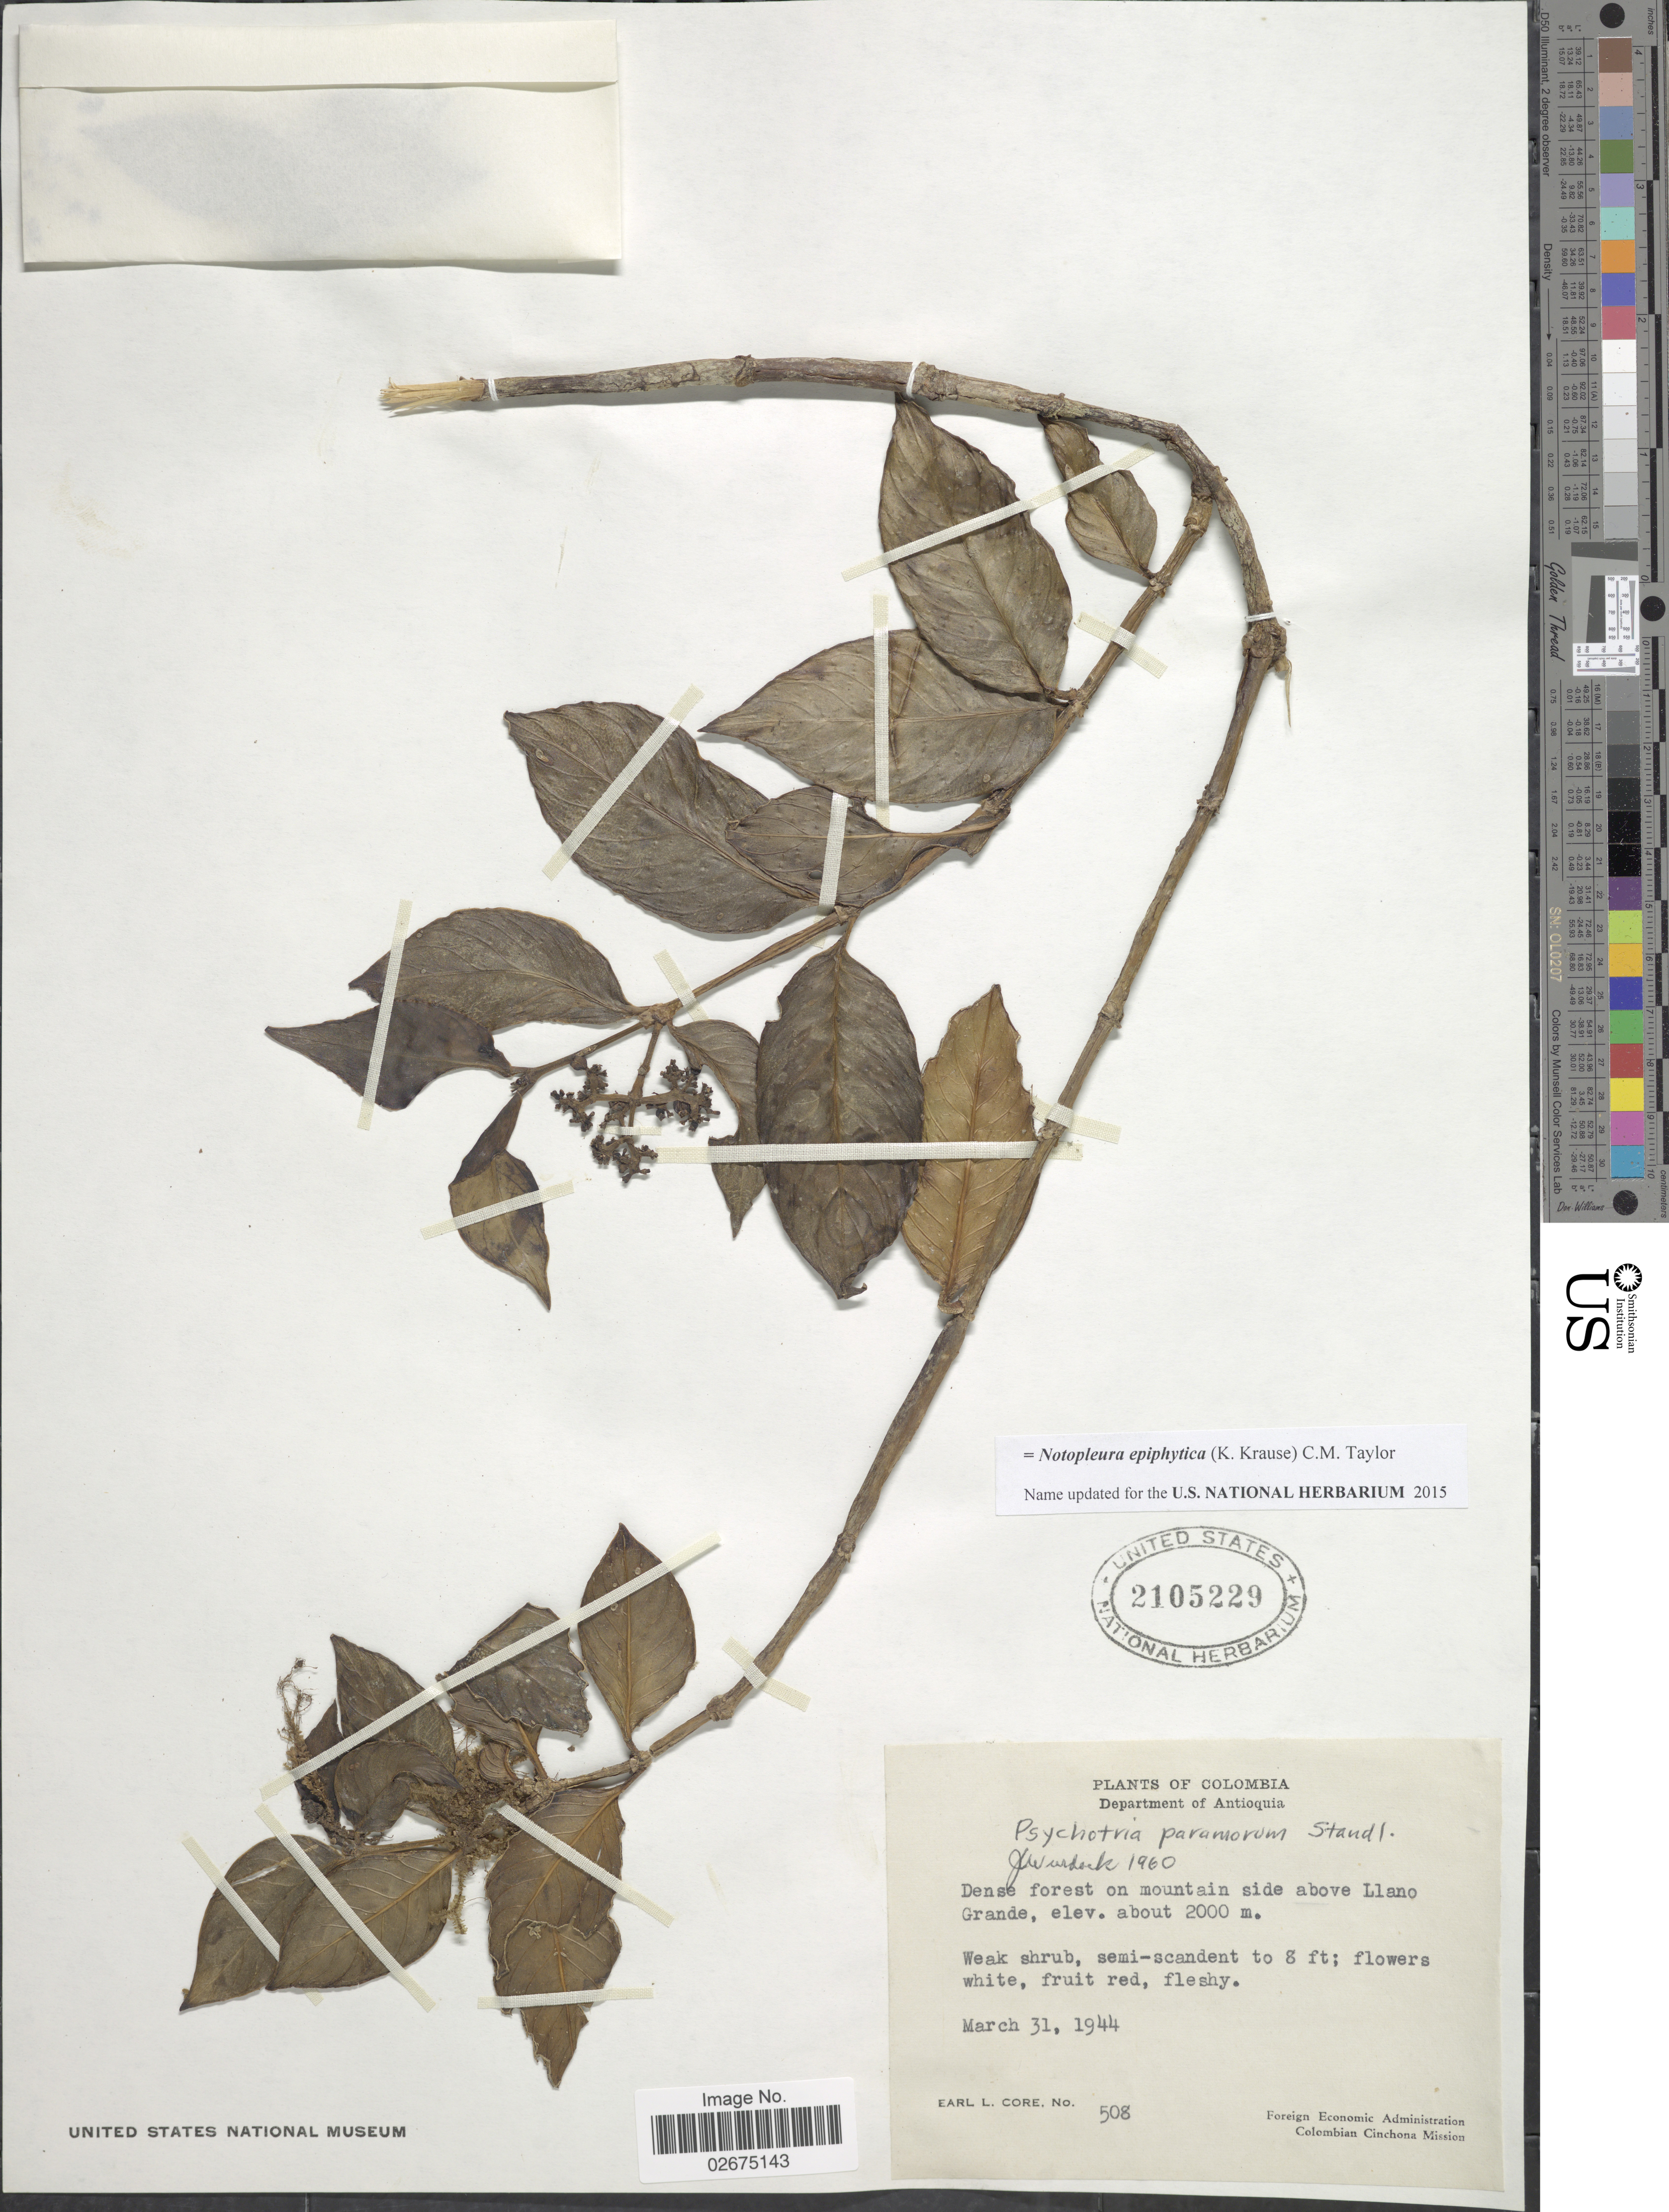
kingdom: Plantae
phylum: Tracheophyta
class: Magnoliopsida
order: Gentianales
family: Rubiaceae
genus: Notopleura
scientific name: Notopleura epiphytica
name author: (K. Krause) C.M. Taylor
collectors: E. L. Core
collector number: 508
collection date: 1944-03-31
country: Colombia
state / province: Antioquia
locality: Dense forest on mountain side above Llano Grande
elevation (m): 2000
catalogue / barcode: US 2105229